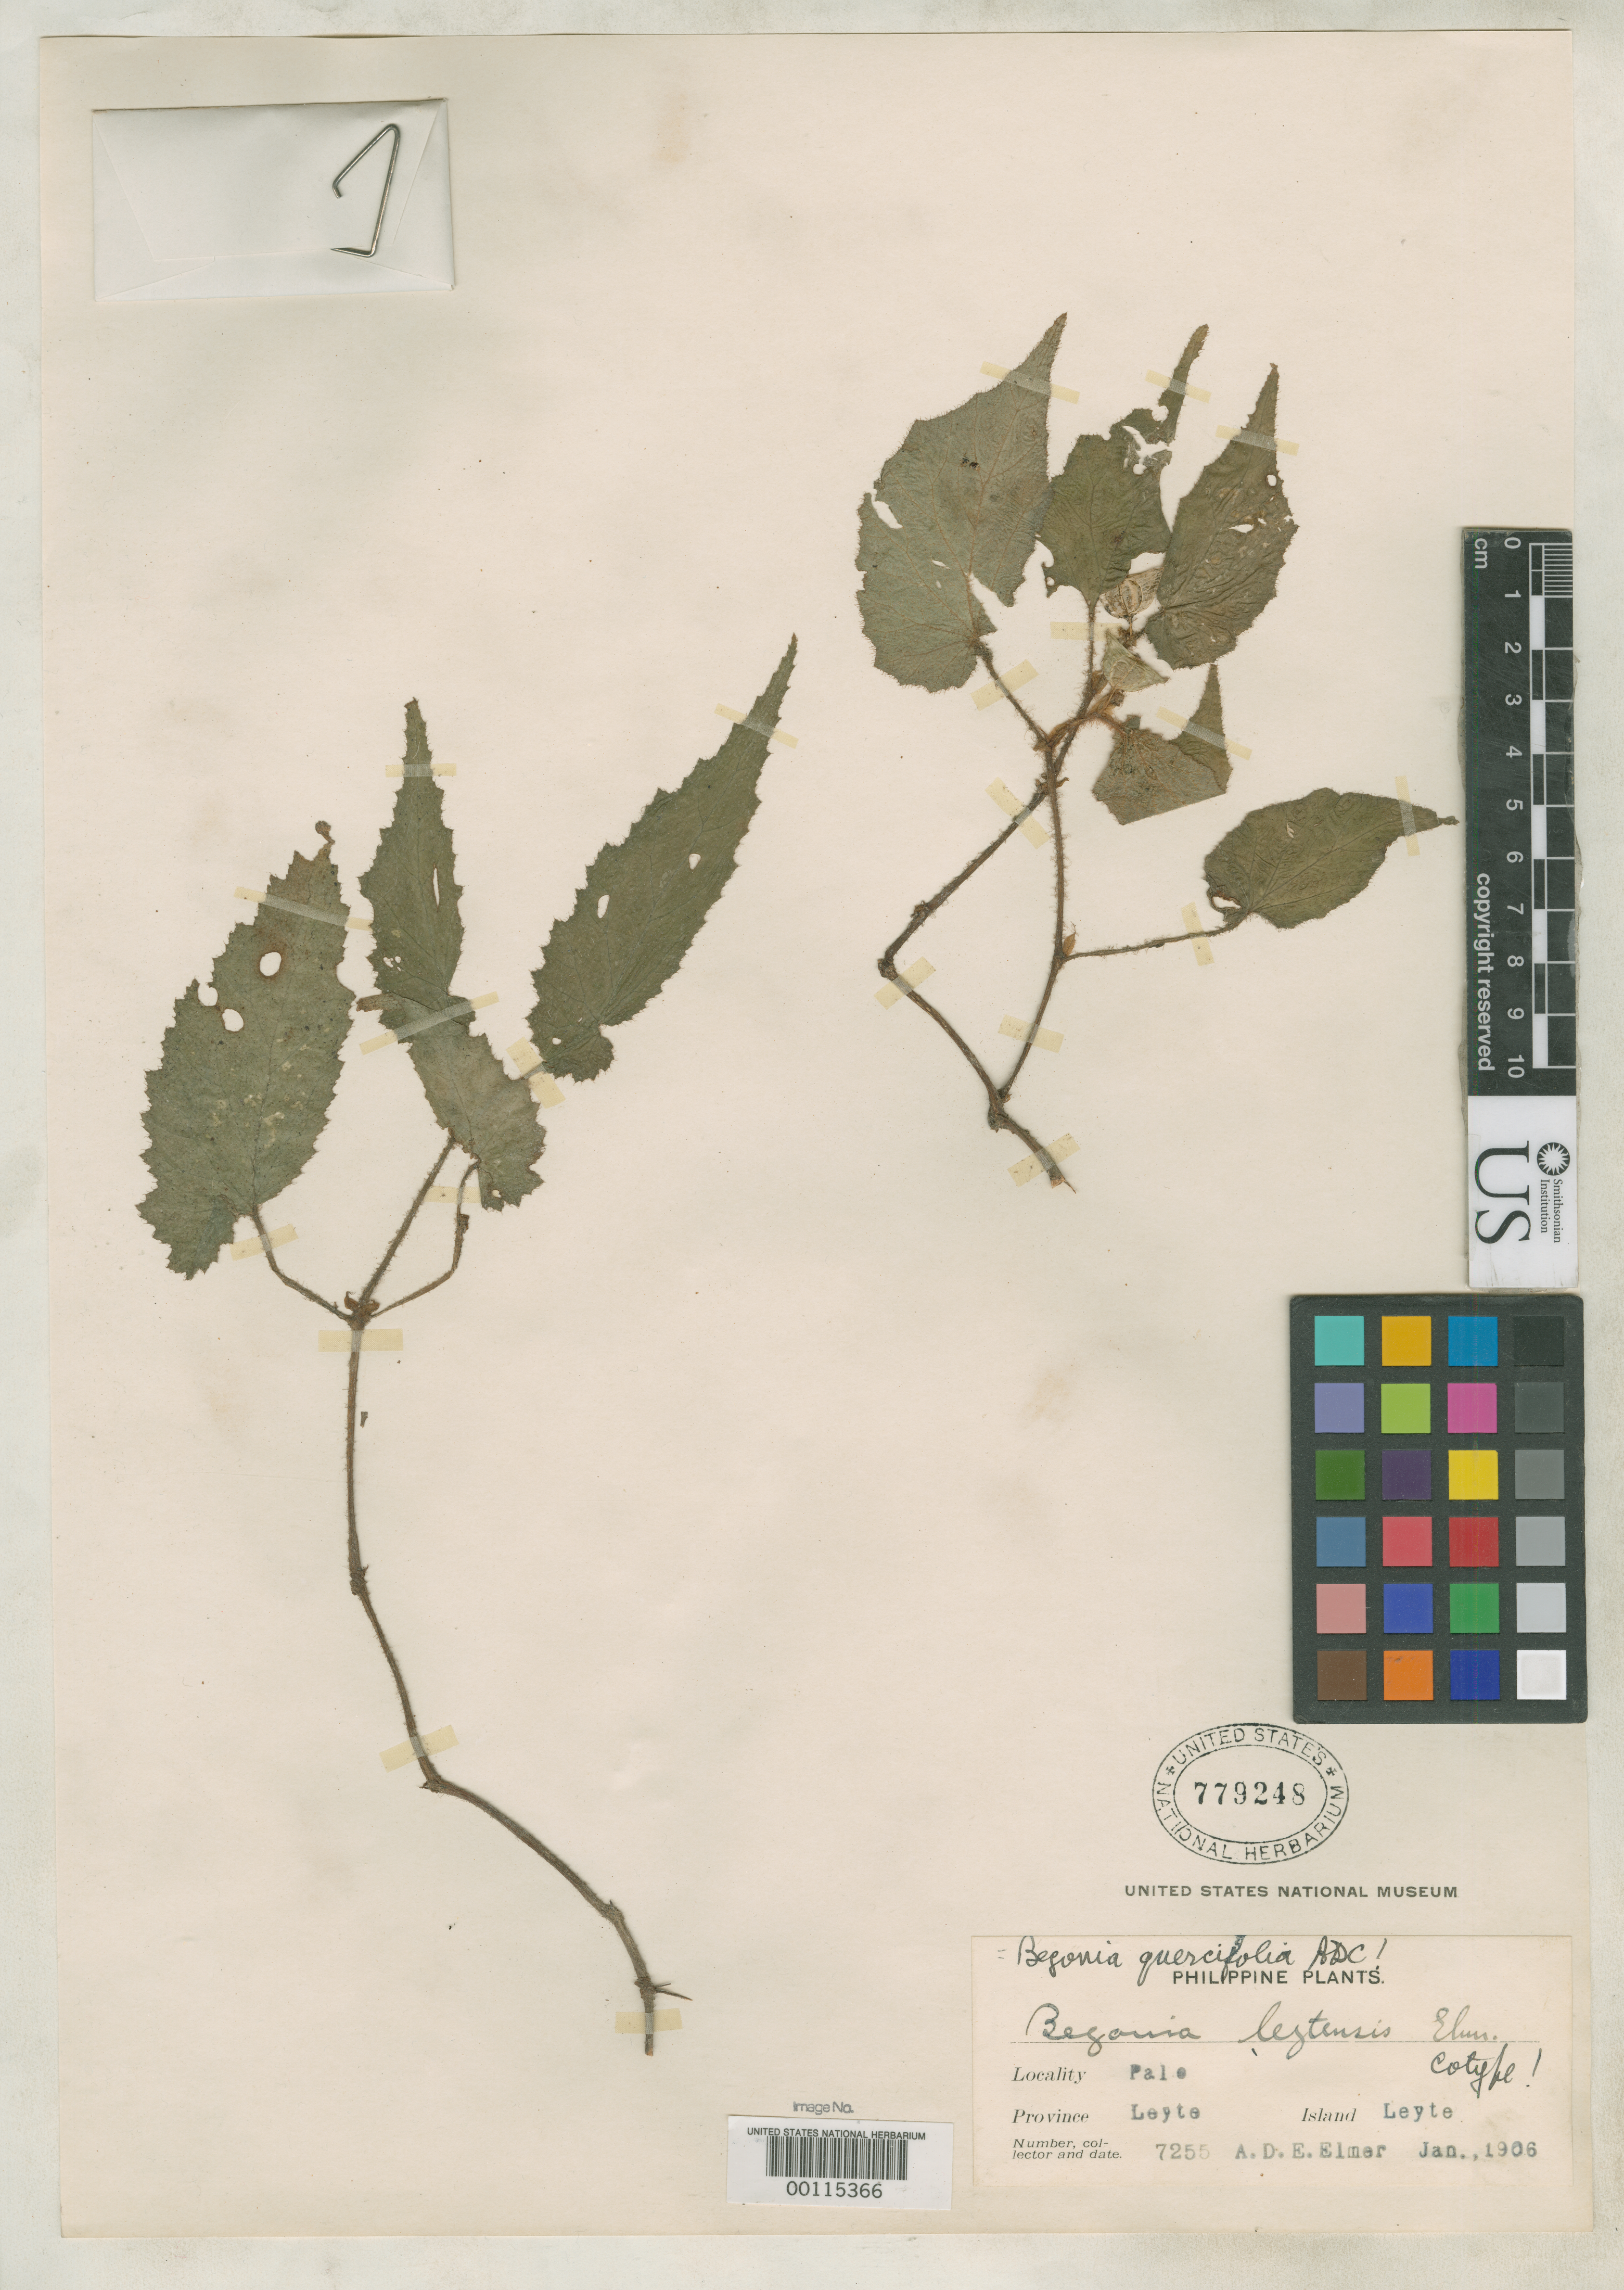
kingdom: Plantae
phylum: Tracheophyta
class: Magnoliopsida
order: Cucurbitales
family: Begoniaceae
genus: Begonia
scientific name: Begonia leytensis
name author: Elmer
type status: Isotype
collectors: A. D. E. Elmer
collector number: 7255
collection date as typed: Jan 1906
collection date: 1906-01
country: Philippines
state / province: Eastern Visayas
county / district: Leyte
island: Leyte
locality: Palo.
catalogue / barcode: US 779248